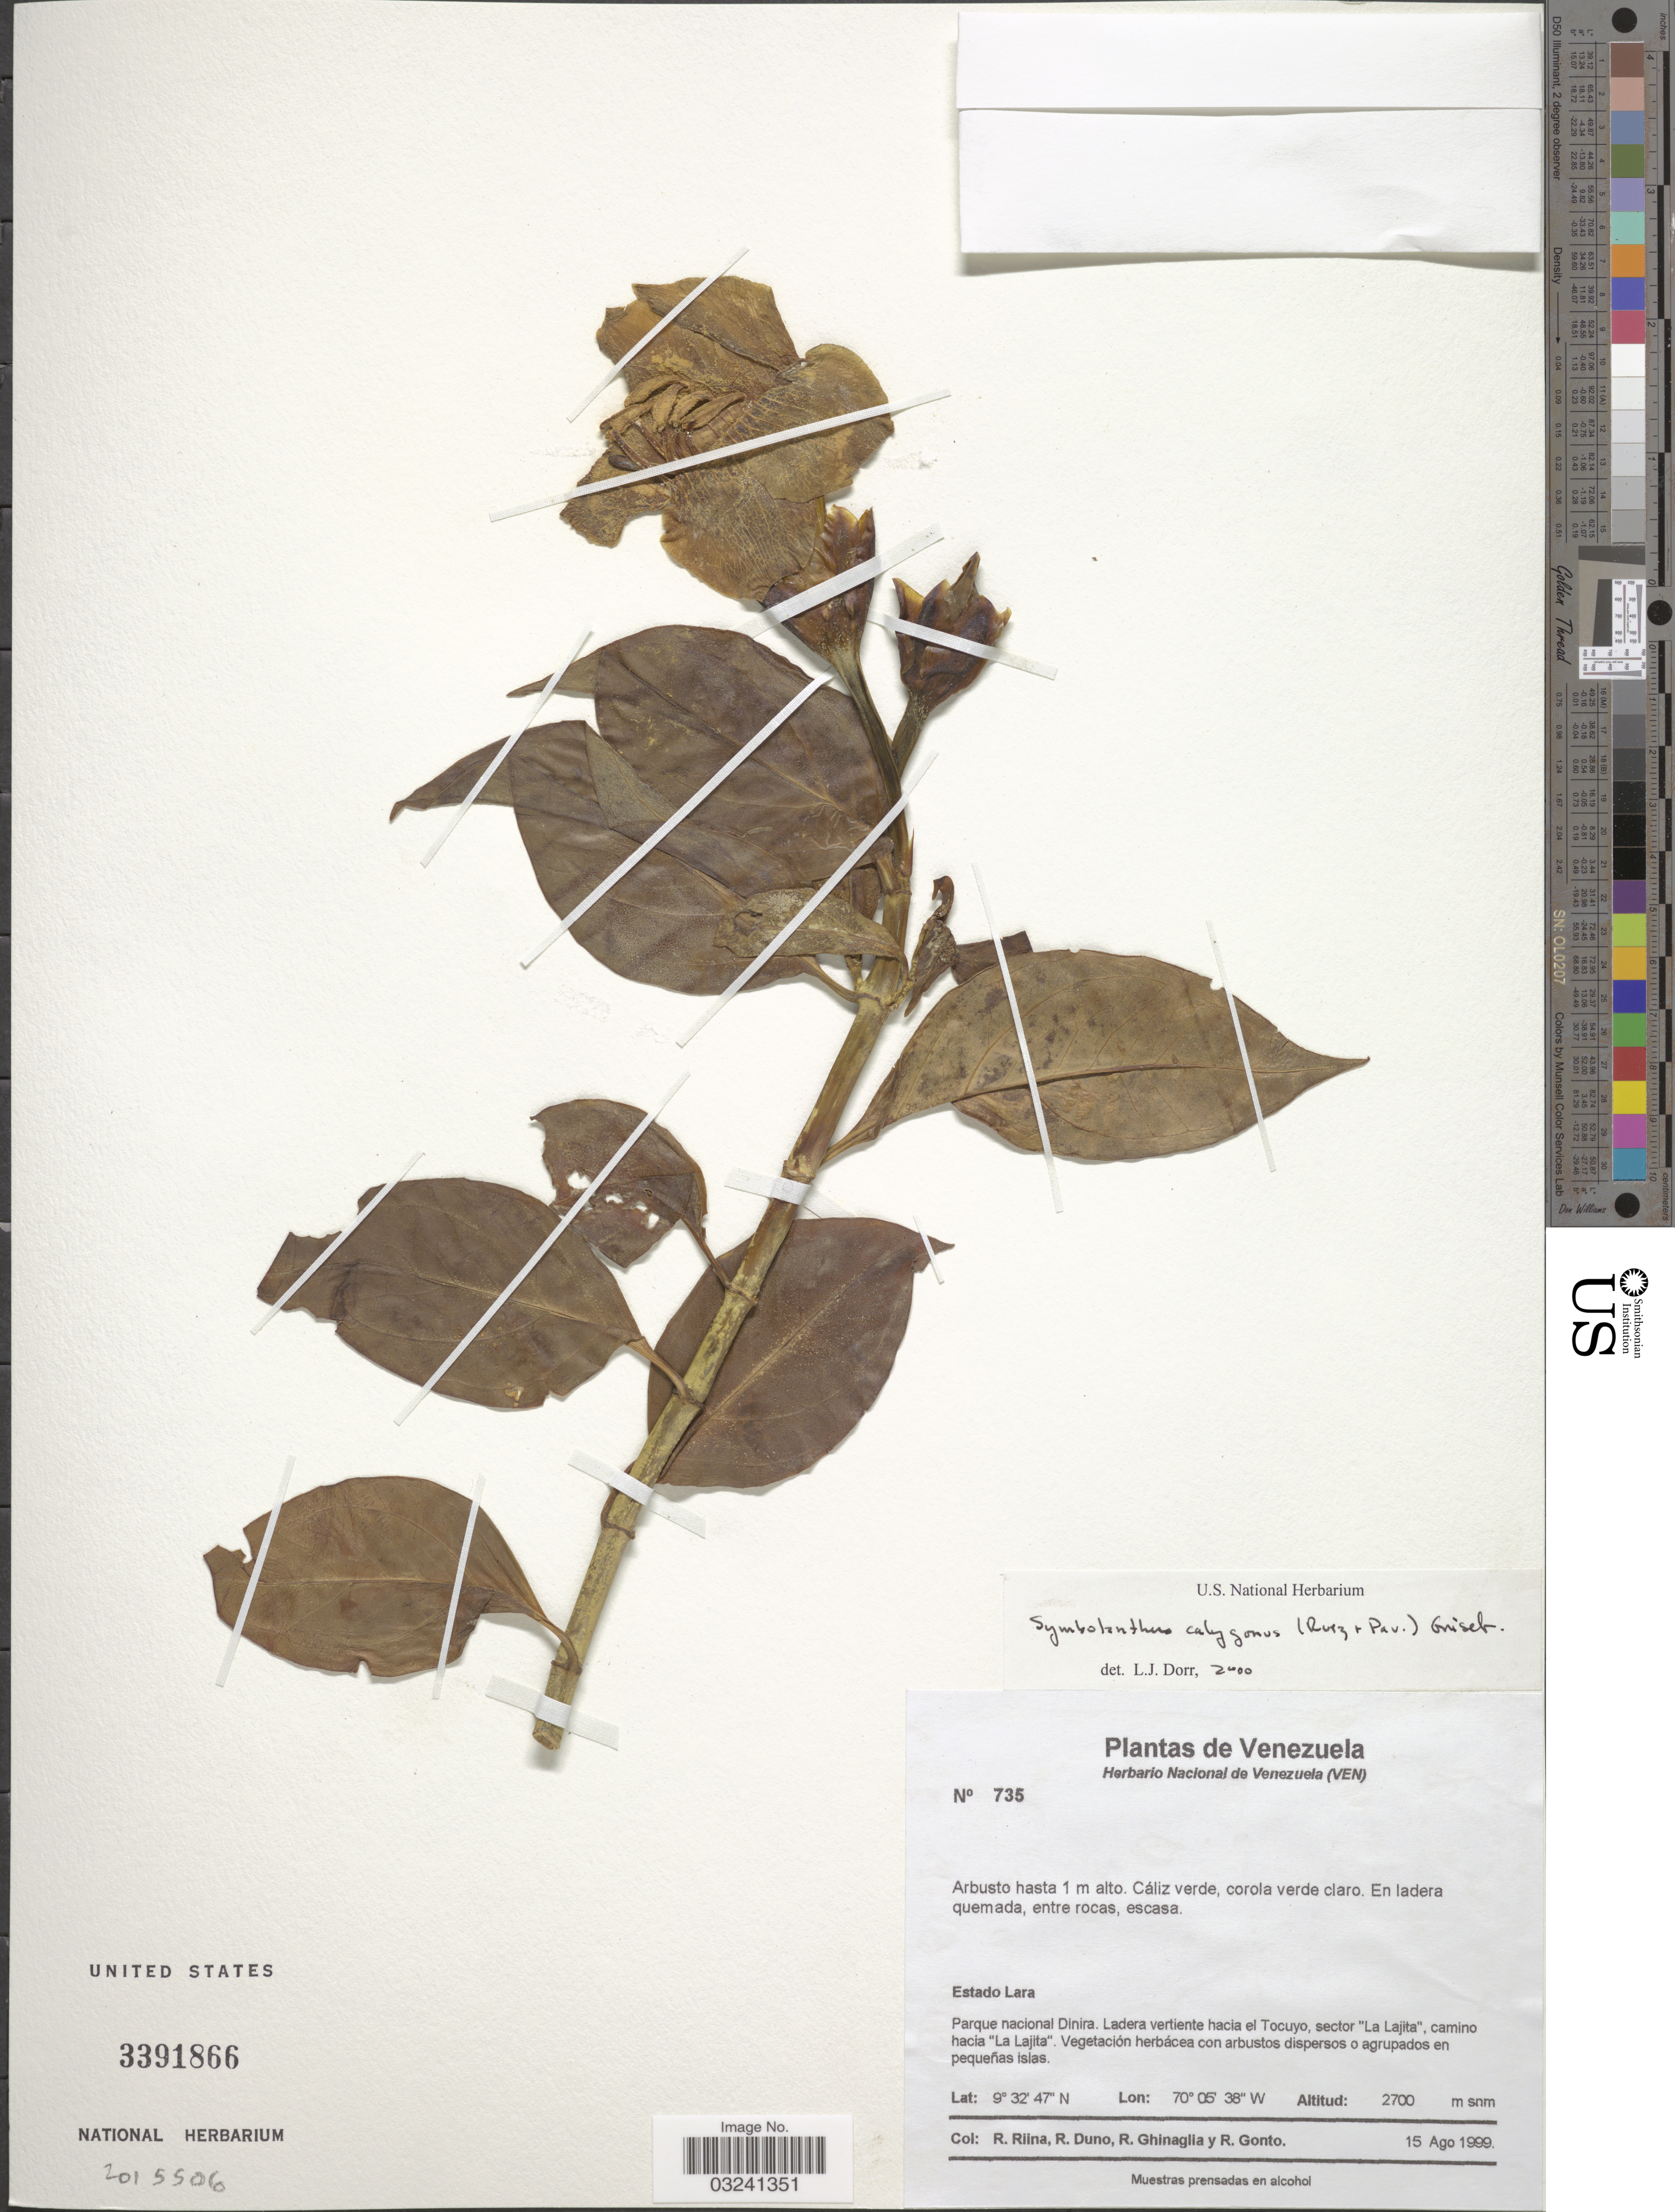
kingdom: Plantae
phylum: Tracheophyta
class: Magnoliopsida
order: Gentianales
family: Gentianaceae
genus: Symbolanthus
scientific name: Symbolanthus calygonus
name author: (Ruiz & Pav.) Griseb. ex Gilg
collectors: R. Riina, R. Duno, R. Ghinaglia & R. Gonto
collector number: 735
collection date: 1999-08-15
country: Venezuela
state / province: Lara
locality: Parque nacional Dinira. Ladera vertiente hacia el Tocuyo, sector "La Lajita", camino hacia "La Lajita".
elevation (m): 2700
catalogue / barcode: US 3391866